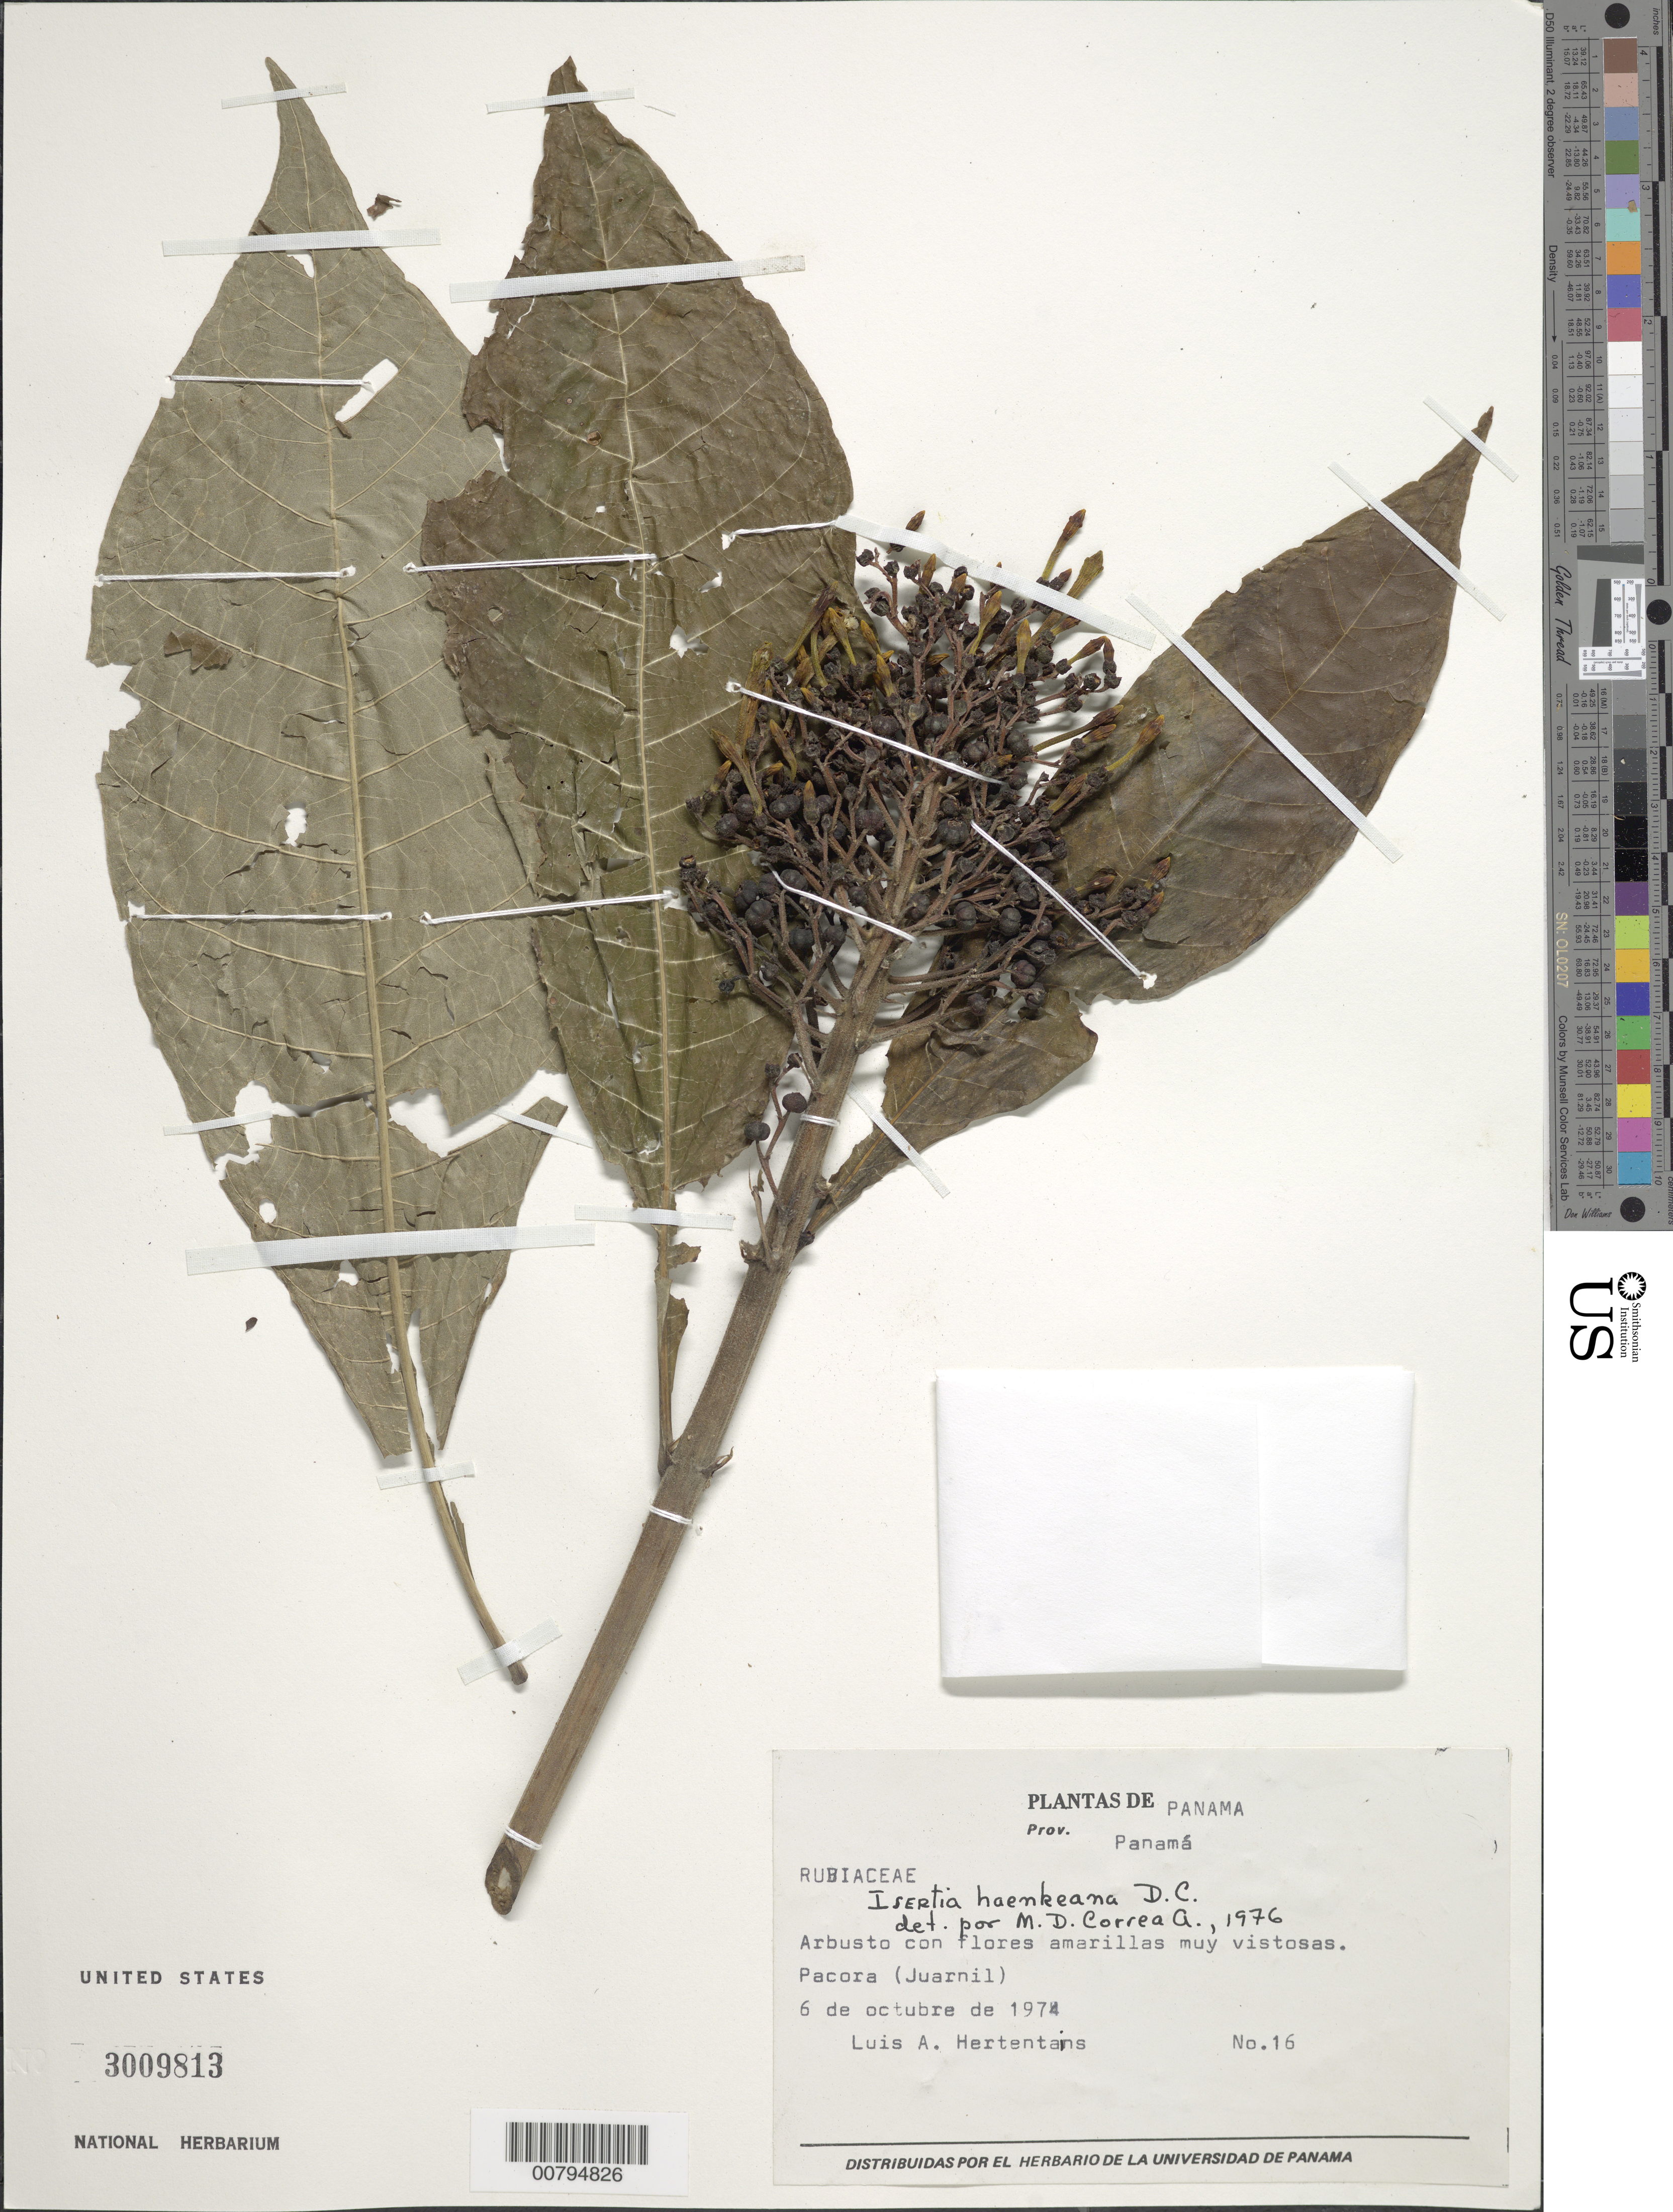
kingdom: Plantae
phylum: Tracheophyta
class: Magnoliopsida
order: Gentianales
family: Rubiaceae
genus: Isertia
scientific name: Isertia haenkeana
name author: DC.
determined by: Corrêa-A., M. D.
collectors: L. Hertentains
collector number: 16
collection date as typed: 06 Oct 1974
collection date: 1974-10-06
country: Panama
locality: Pacora (Juarnil)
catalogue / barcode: US 3009813-2